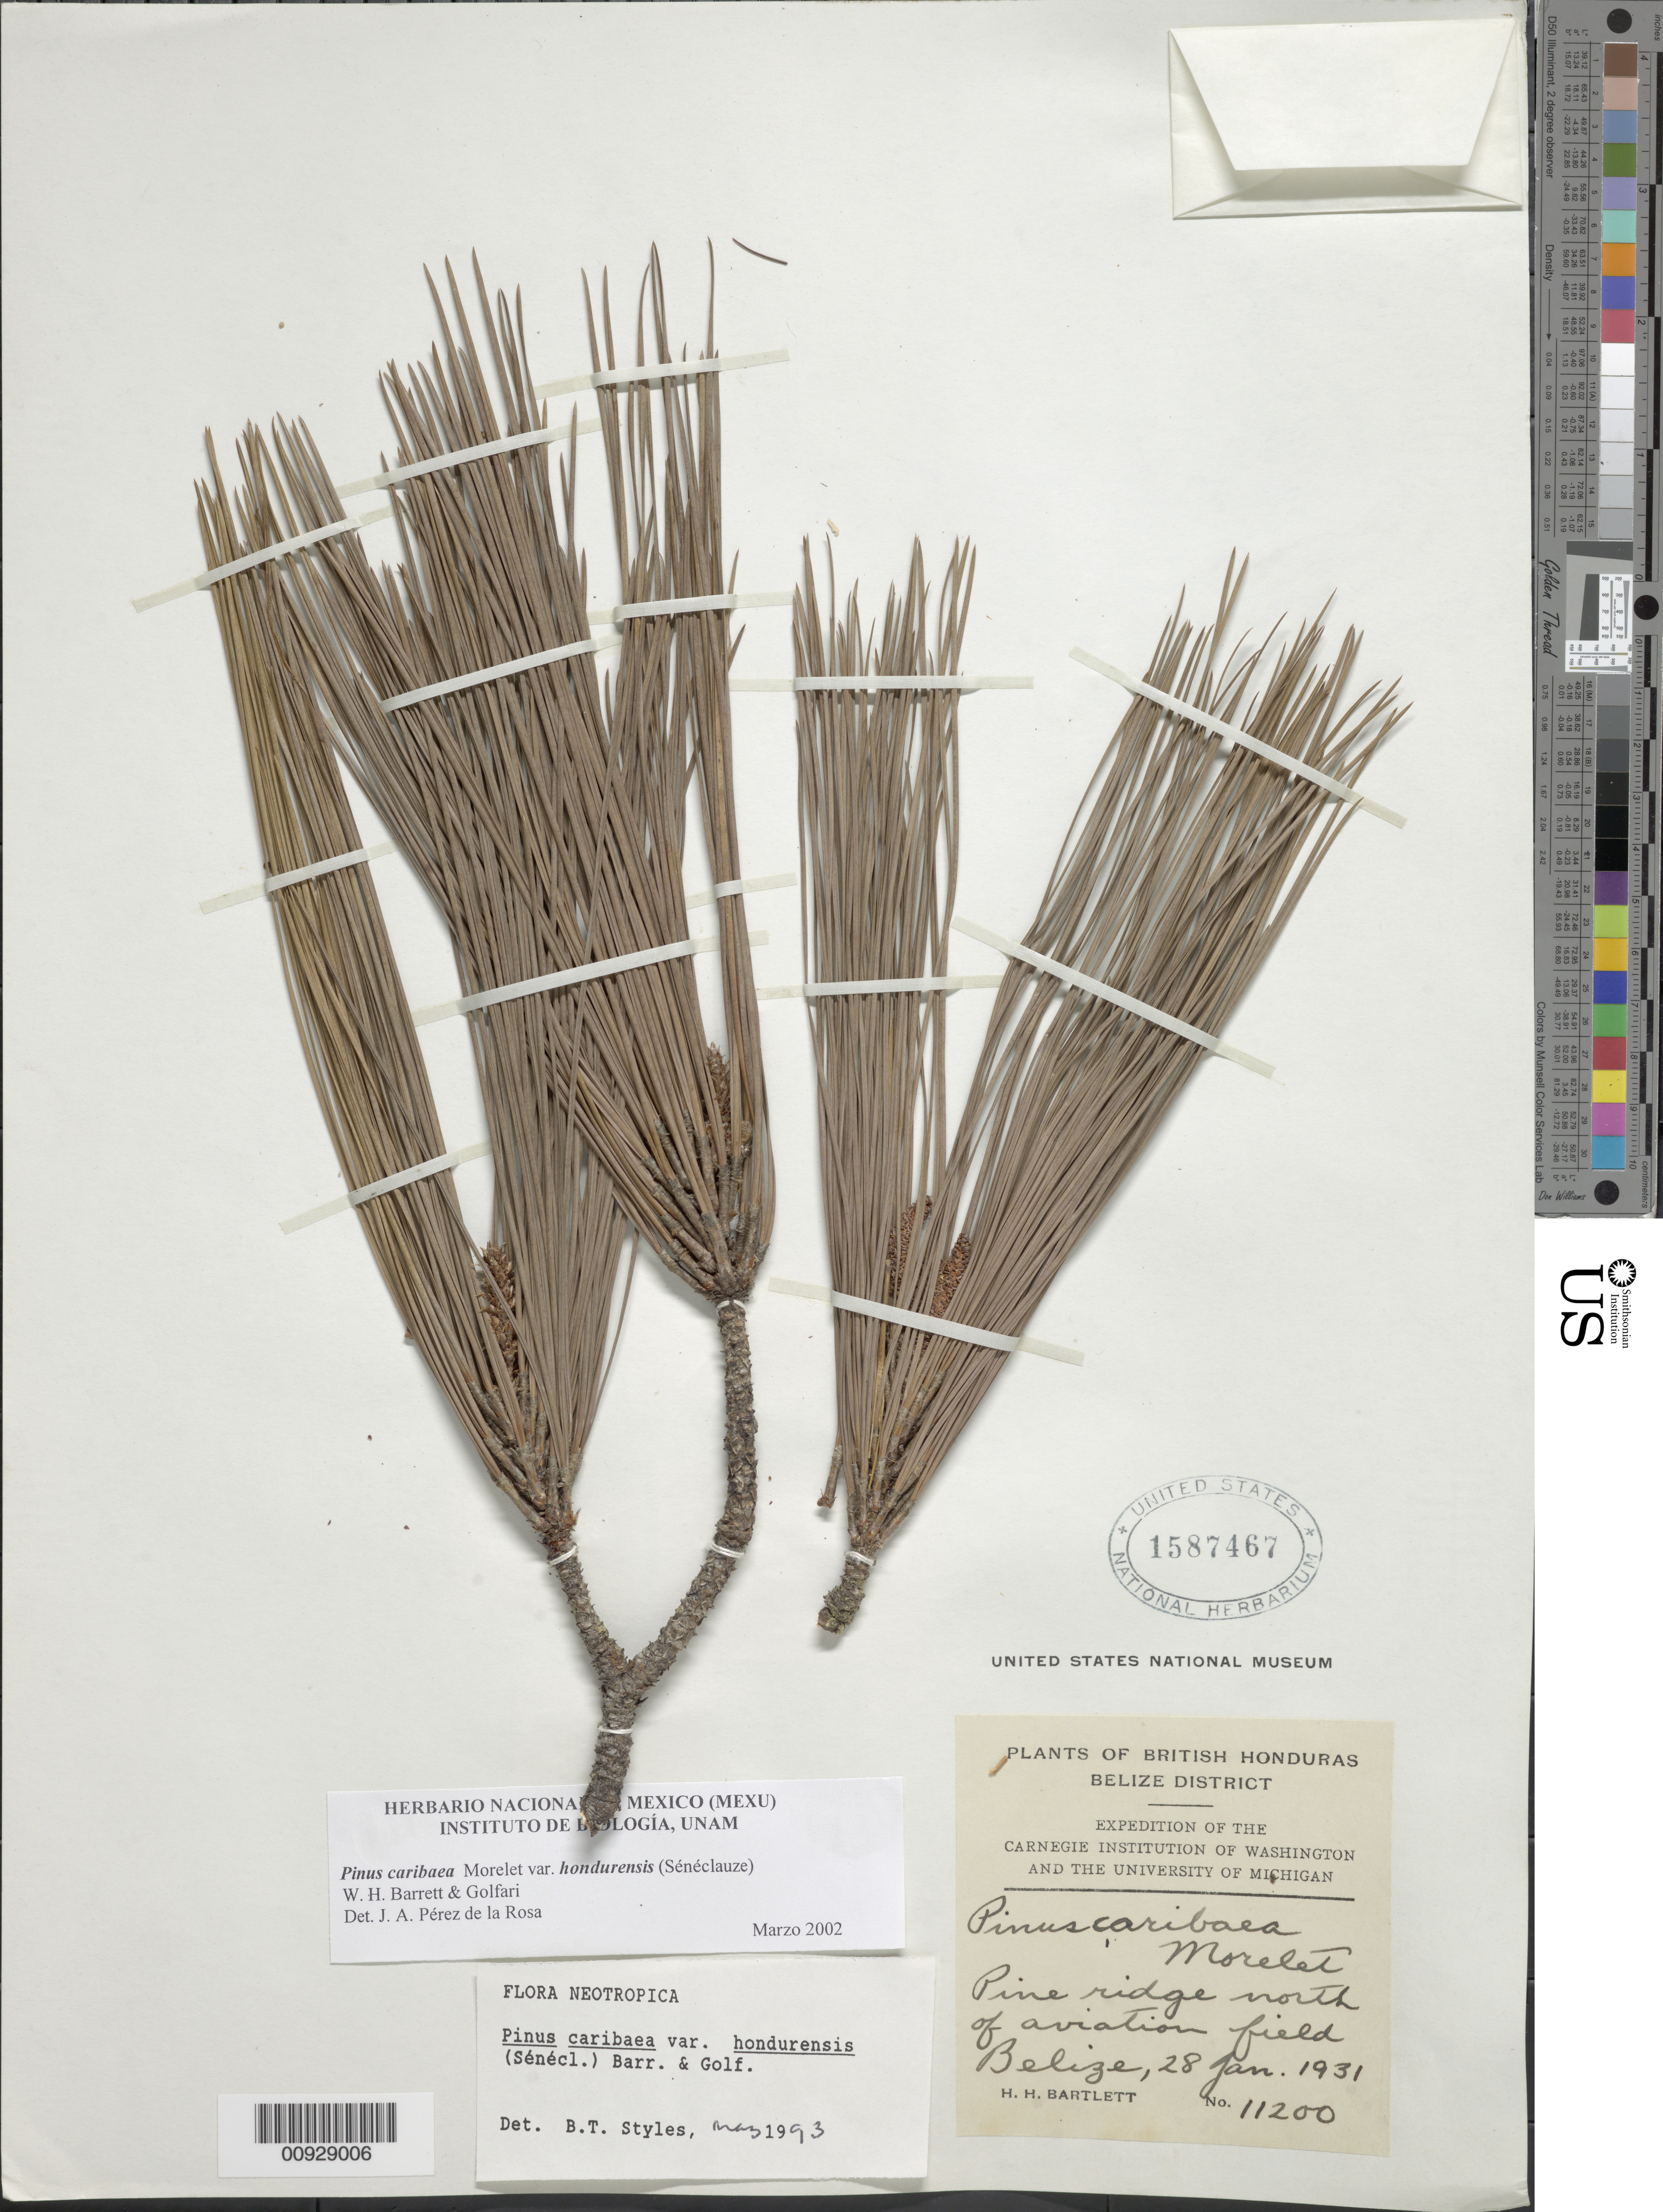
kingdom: Plantae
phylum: Tracheophyta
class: Pinopsida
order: Pinales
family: Pinaceae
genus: Pinus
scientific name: Pinus caribaea var. hondurensis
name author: (Sénécl.) W.H.G. Barrett & Golfari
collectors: H. H. Bartlett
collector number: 11200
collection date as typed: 28 Jan 1931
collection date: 1931-01-28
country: Belize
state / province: Belize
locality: North of aviation field.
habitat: Pine ridge.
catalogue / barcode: US 1587467